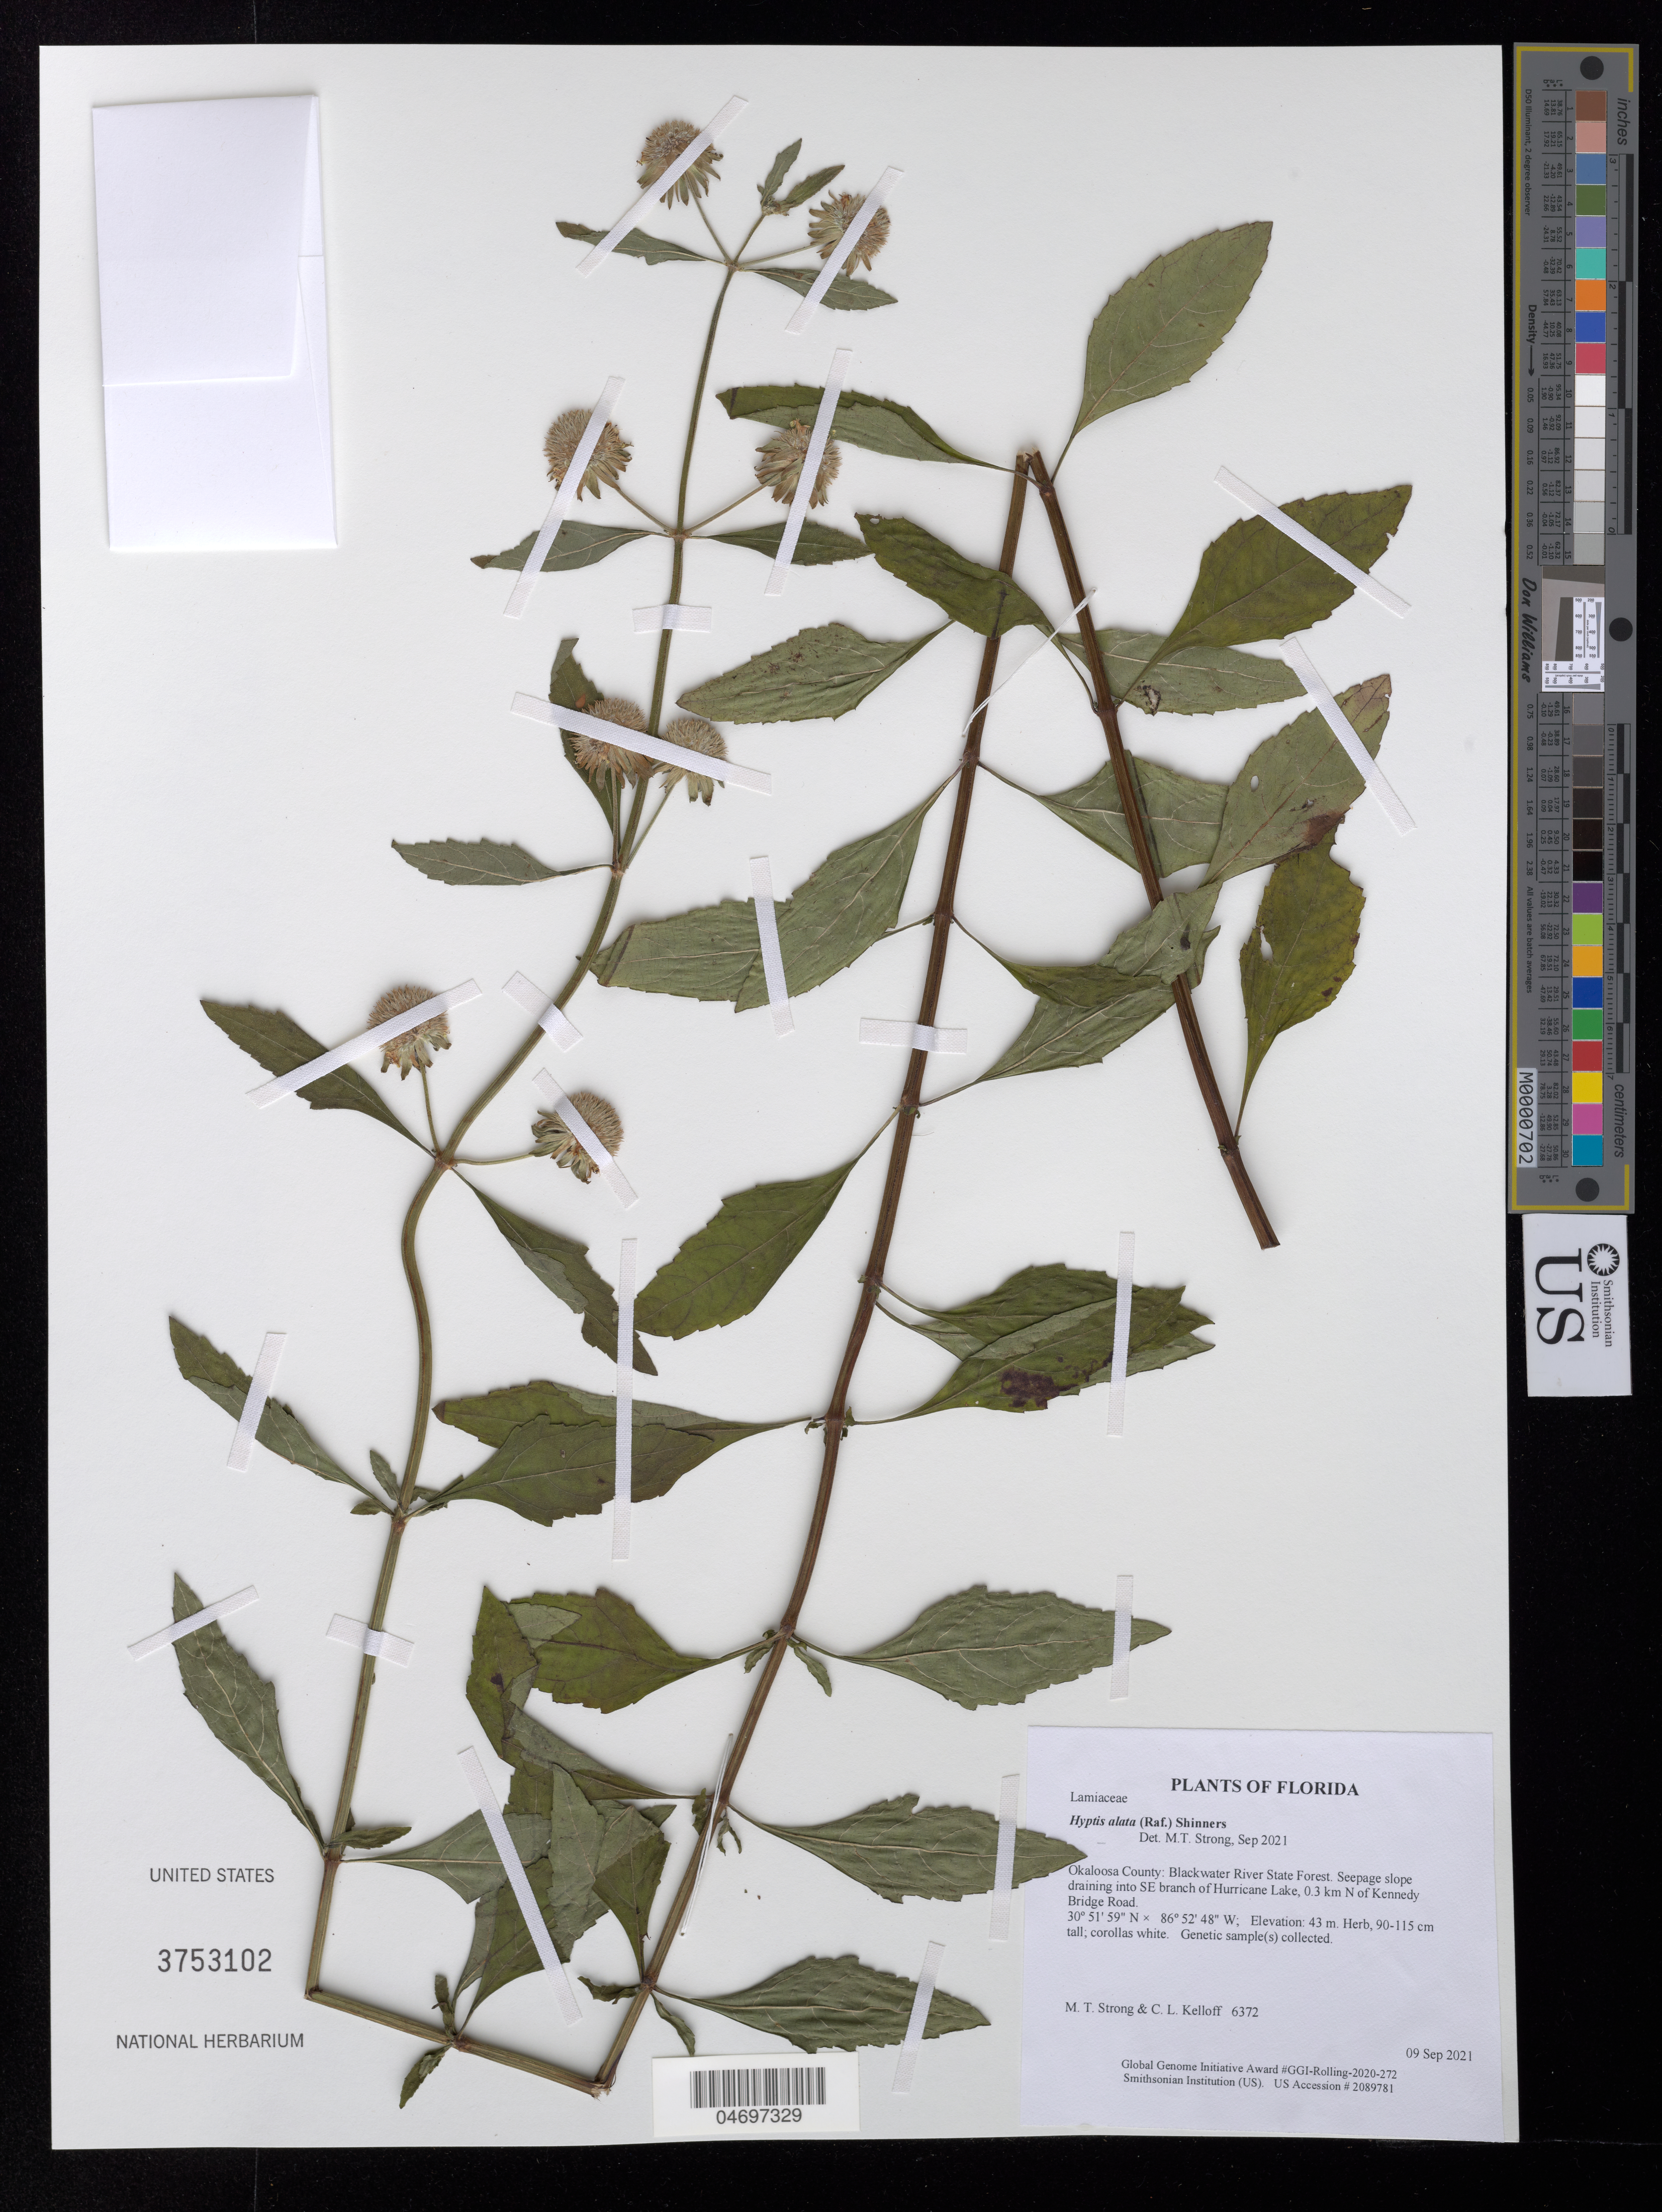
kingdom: Plantae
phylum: Tracheophyta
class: Magnoliopsida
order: Lamiales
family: Lamiaceae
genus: Hyptis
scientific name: Hyptis alata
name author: (Raf.) Shinners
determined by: Strong, Mark T.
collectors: M. T. Strong & C. L. Kelloff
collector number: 6372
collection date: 2021-09-09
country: United States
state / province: Florida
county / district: Okaloosa County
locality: Blackwater River State Forest. Seepage slope draining into SE branch of Hurricane Lake, 0.3 km N of Kennedy Bridge Road.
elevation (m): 43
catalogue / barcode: US 3753102